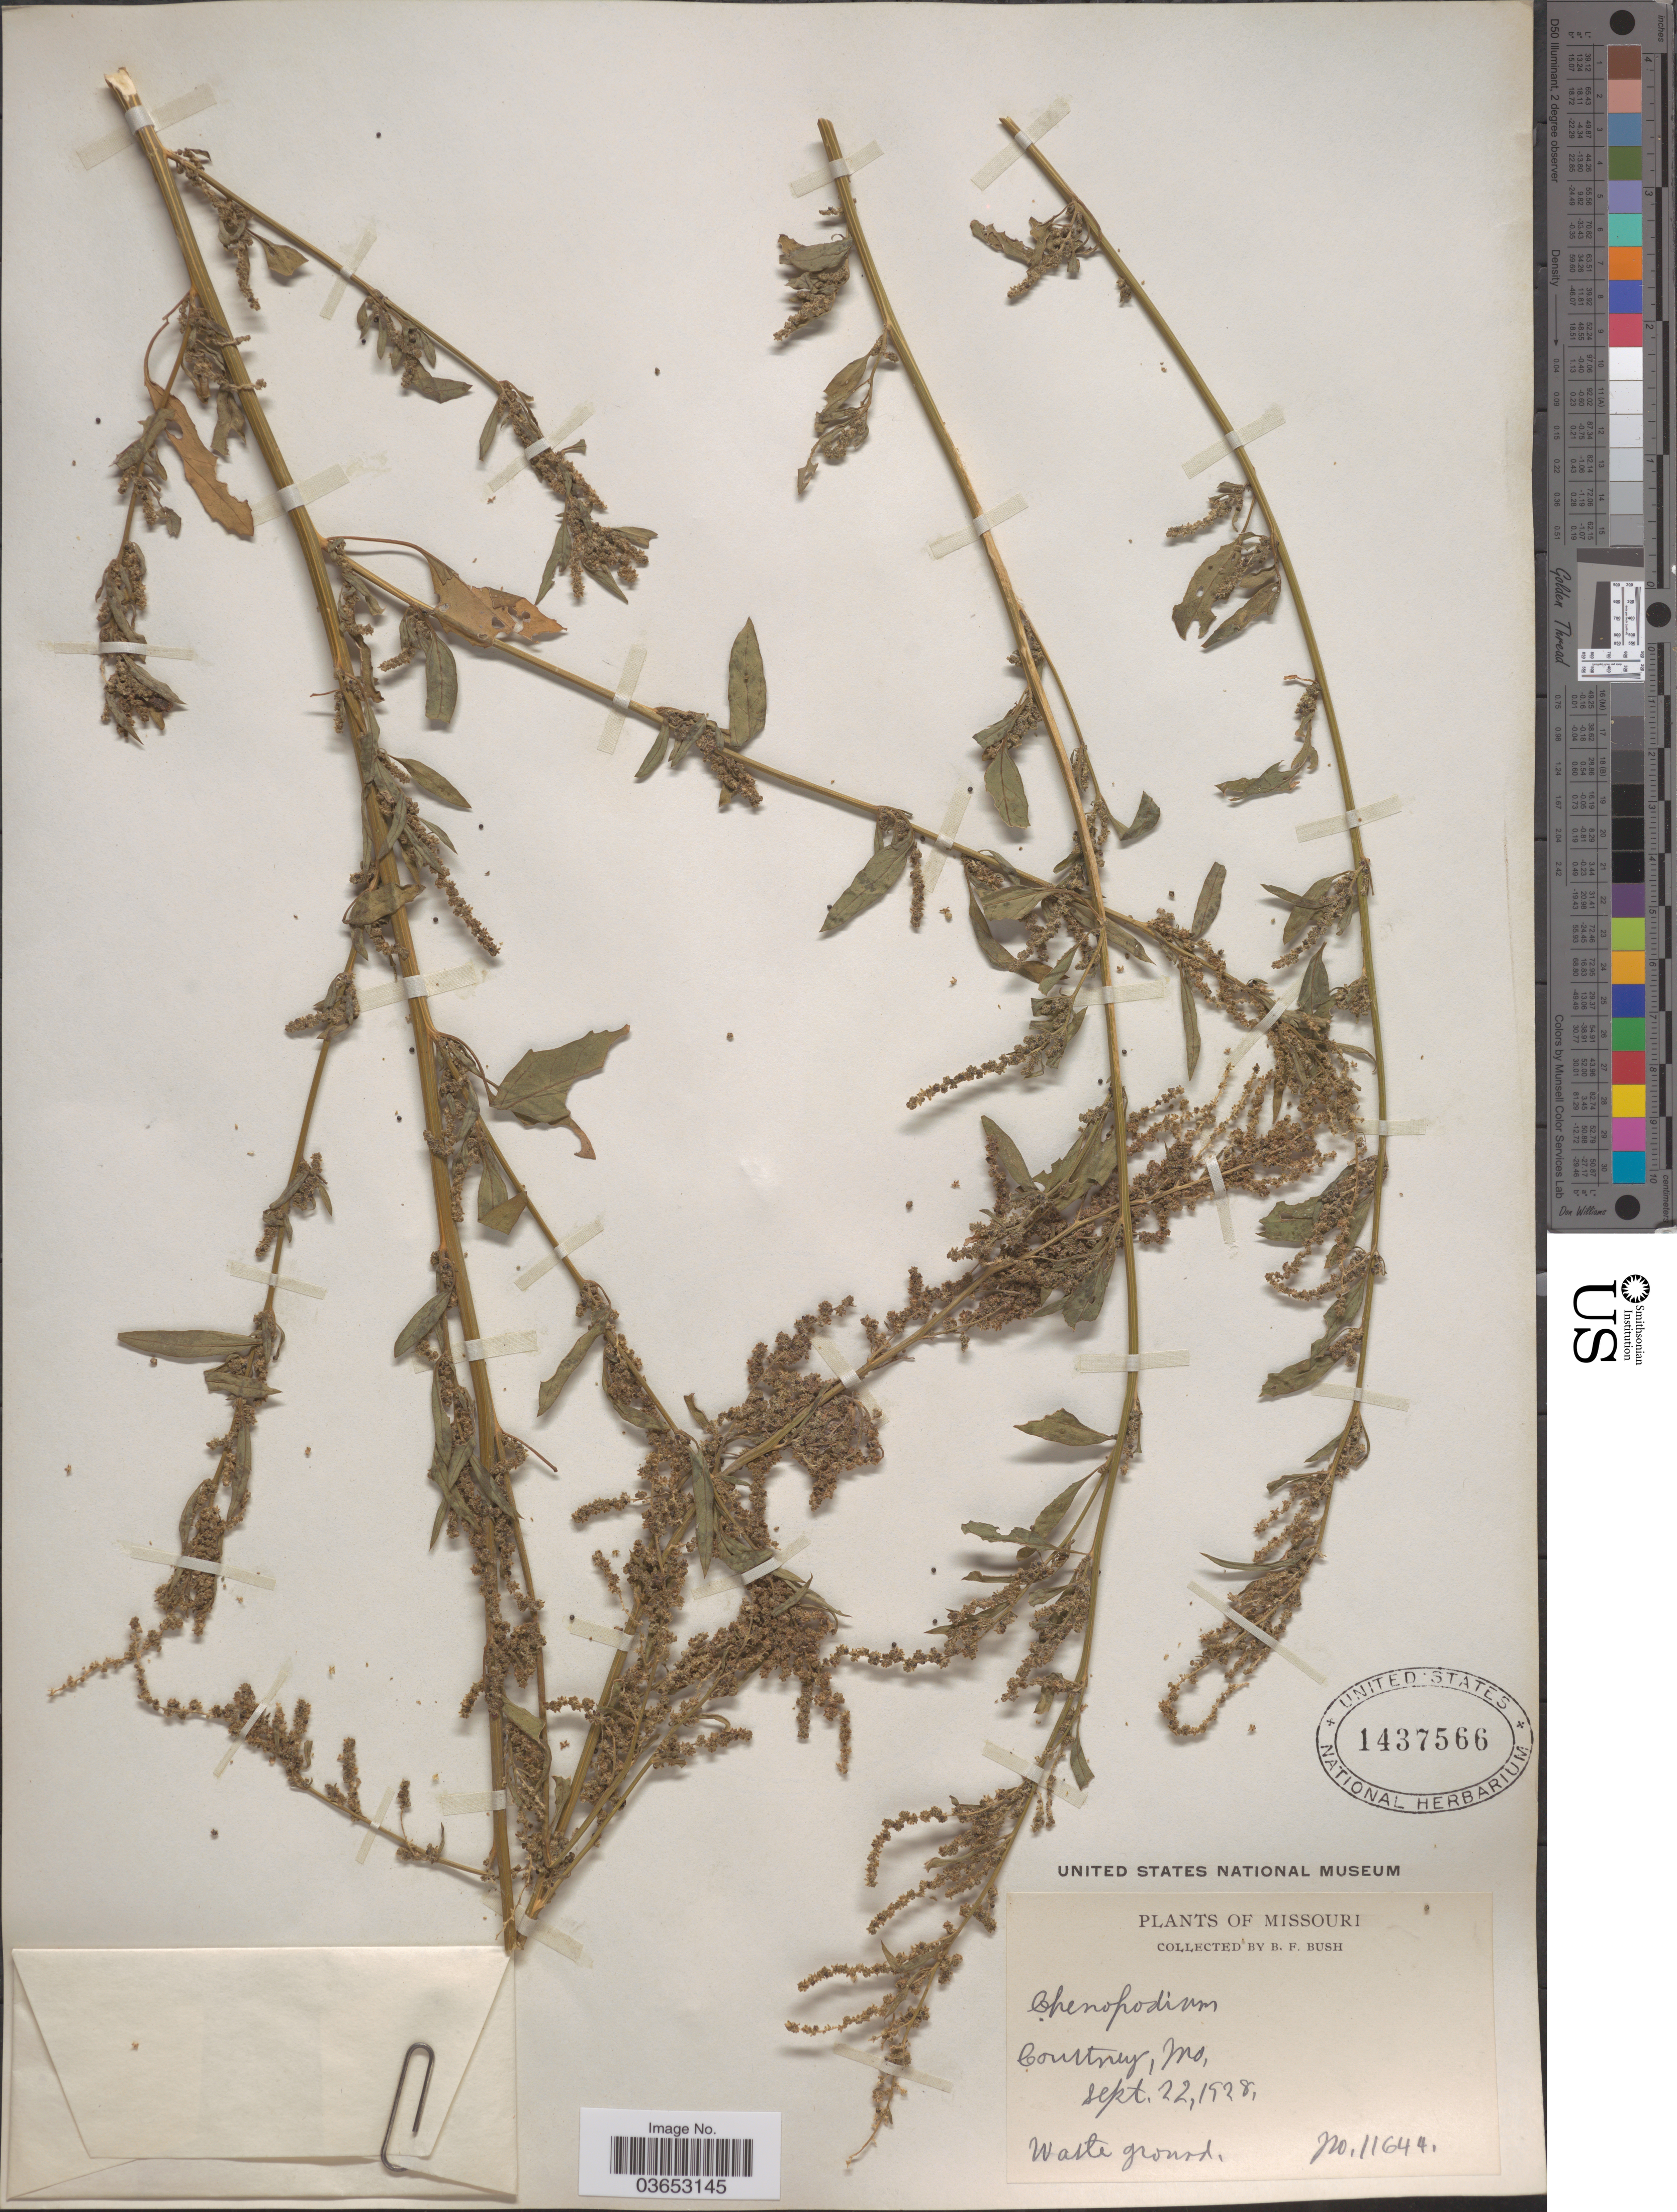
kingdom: Plantae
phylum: Tracheophyta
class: Magnoliopsida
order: Caryophyllales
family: Amaranthaceae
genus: Chenopodium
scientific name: Chenopodium glaucophyllum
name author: Aellen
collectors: B. F. Bush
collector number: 11644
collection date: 1928-09-22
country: United States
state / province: Missouri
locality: Courtney.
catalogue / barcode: US 1437566